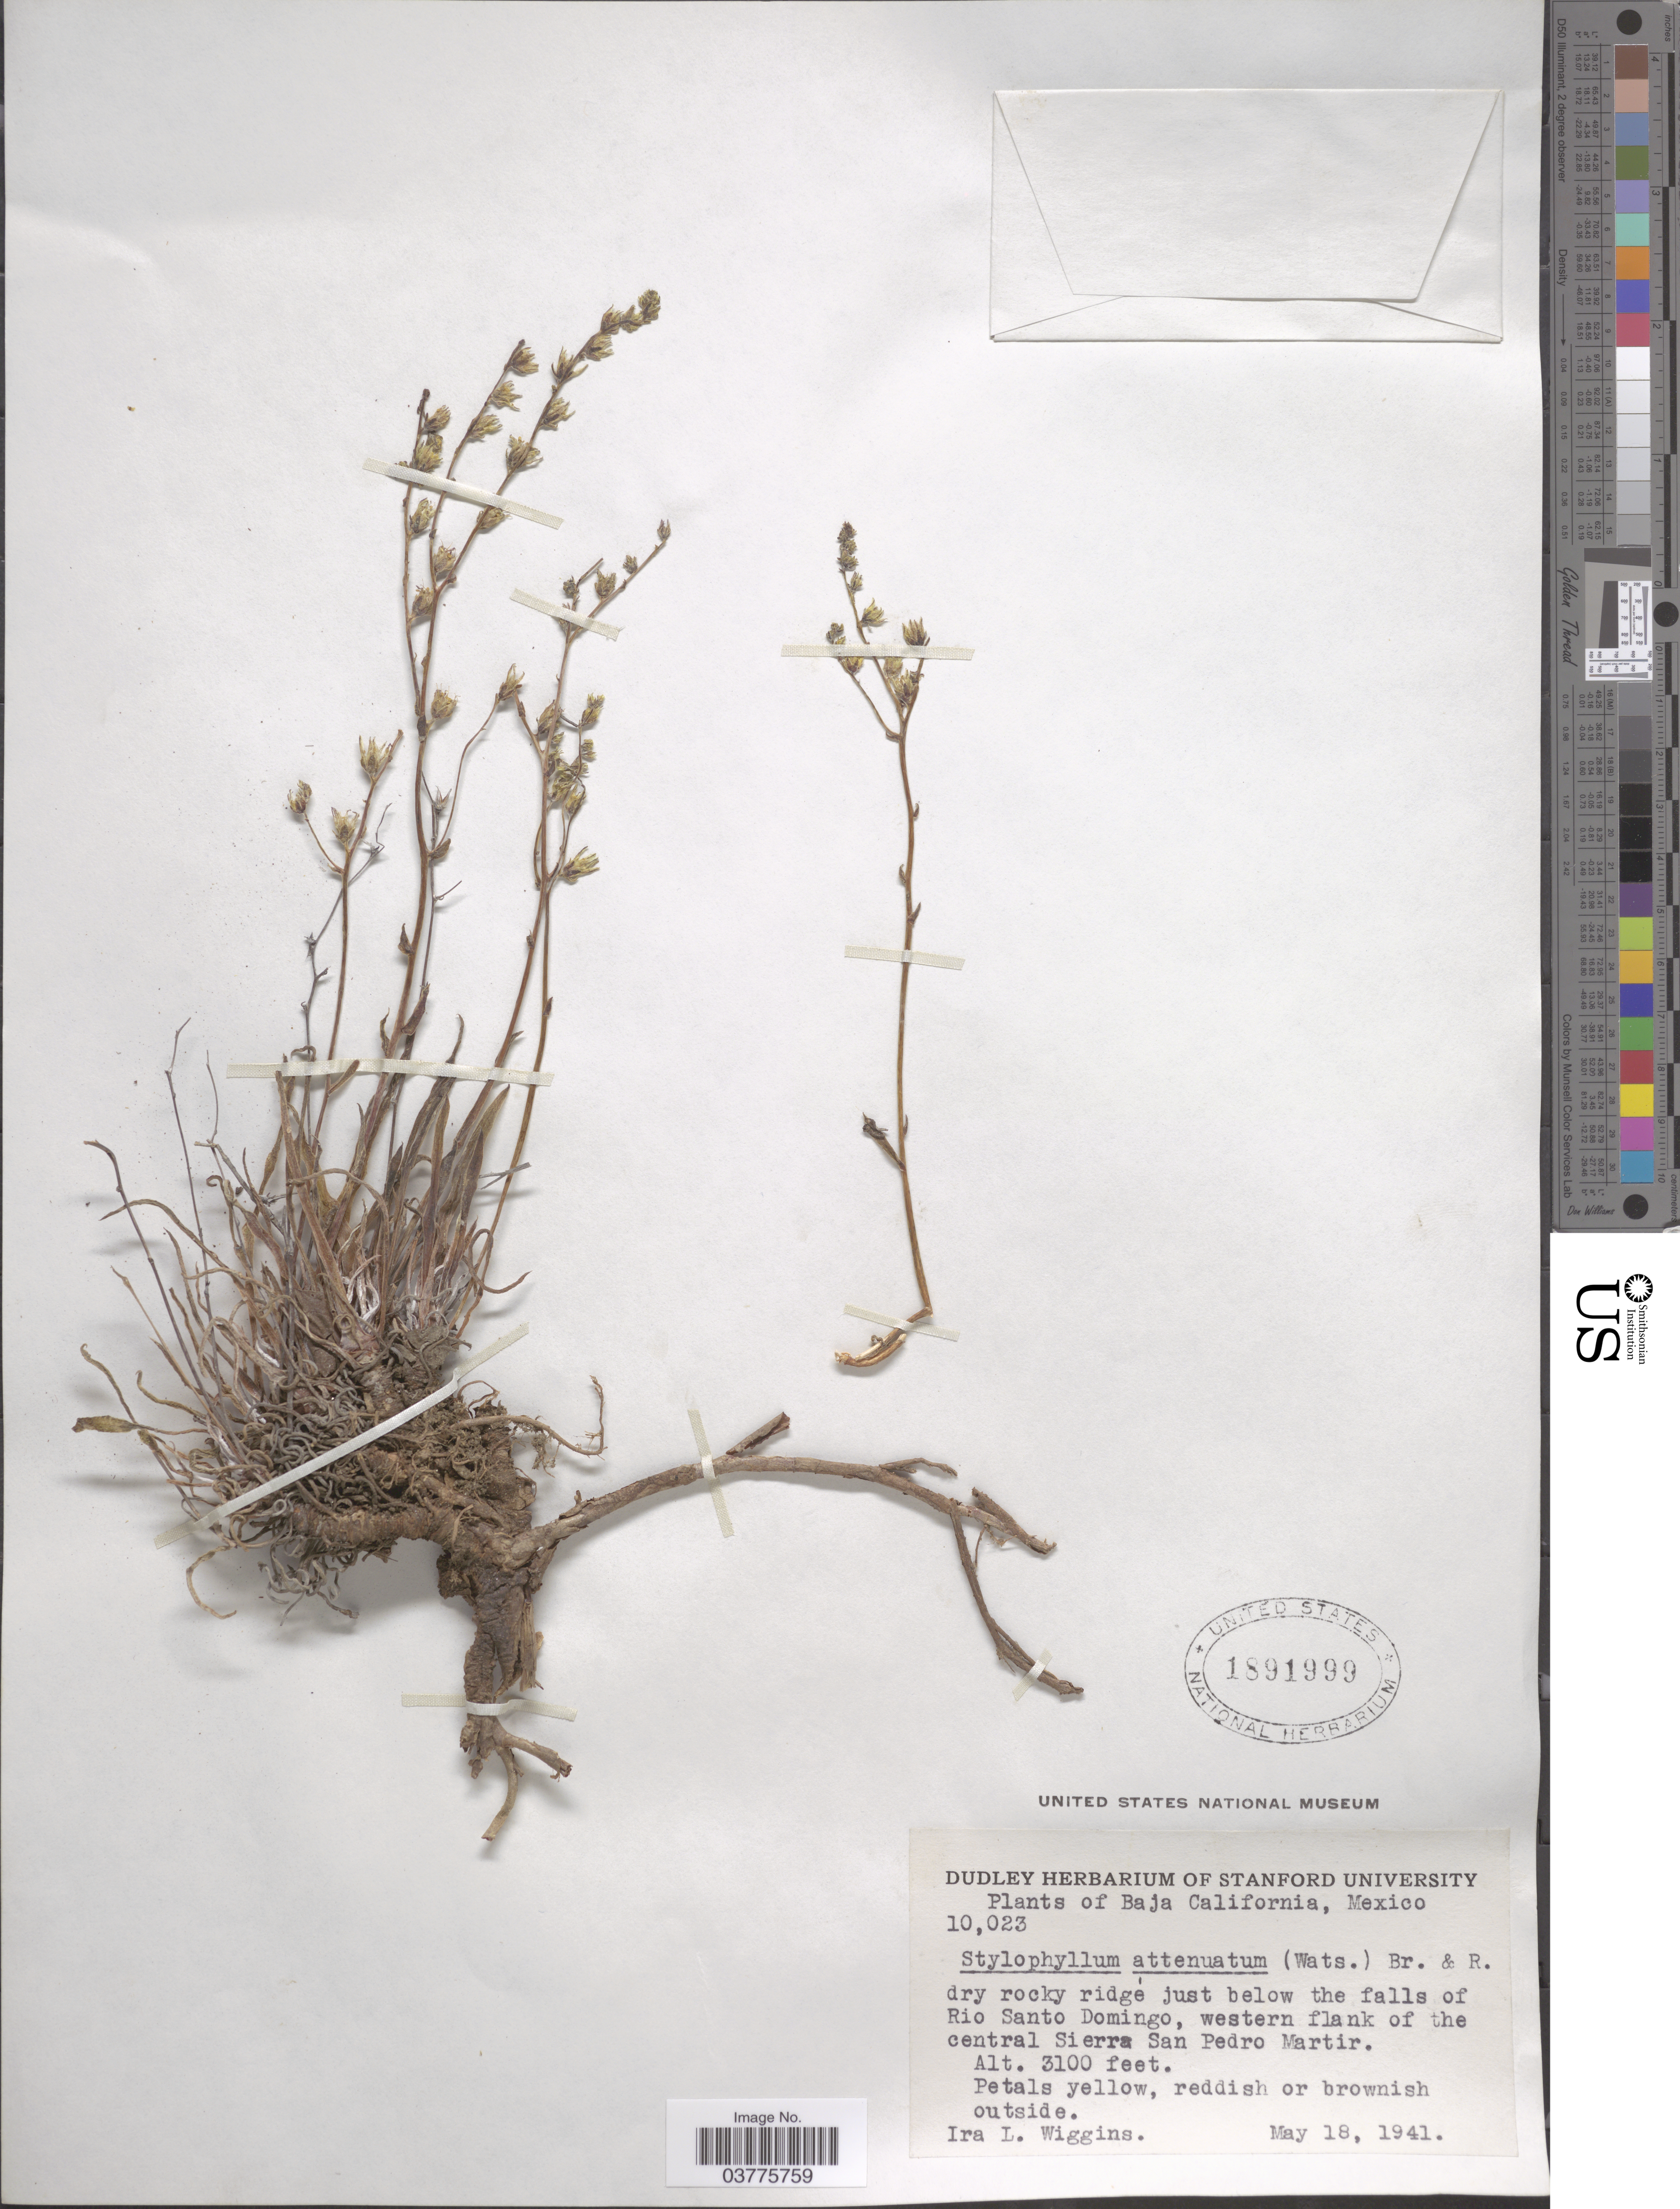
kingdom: Plantae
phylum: Tracheophyta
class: Magnoliopsida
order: Saxifragales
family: Crassulaceae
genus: Dudleya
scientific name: Dudleya attenuata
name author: (S. Watson) Moran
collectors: I. L. Wiggins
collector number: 10023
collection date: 1941-05-18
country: Mexico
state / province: Baja California Norte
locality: Just below the falls of Rio Santo Domingo, western flank of the central Sierra San Pedro Martir.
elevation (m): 945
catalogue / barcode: US 1891999